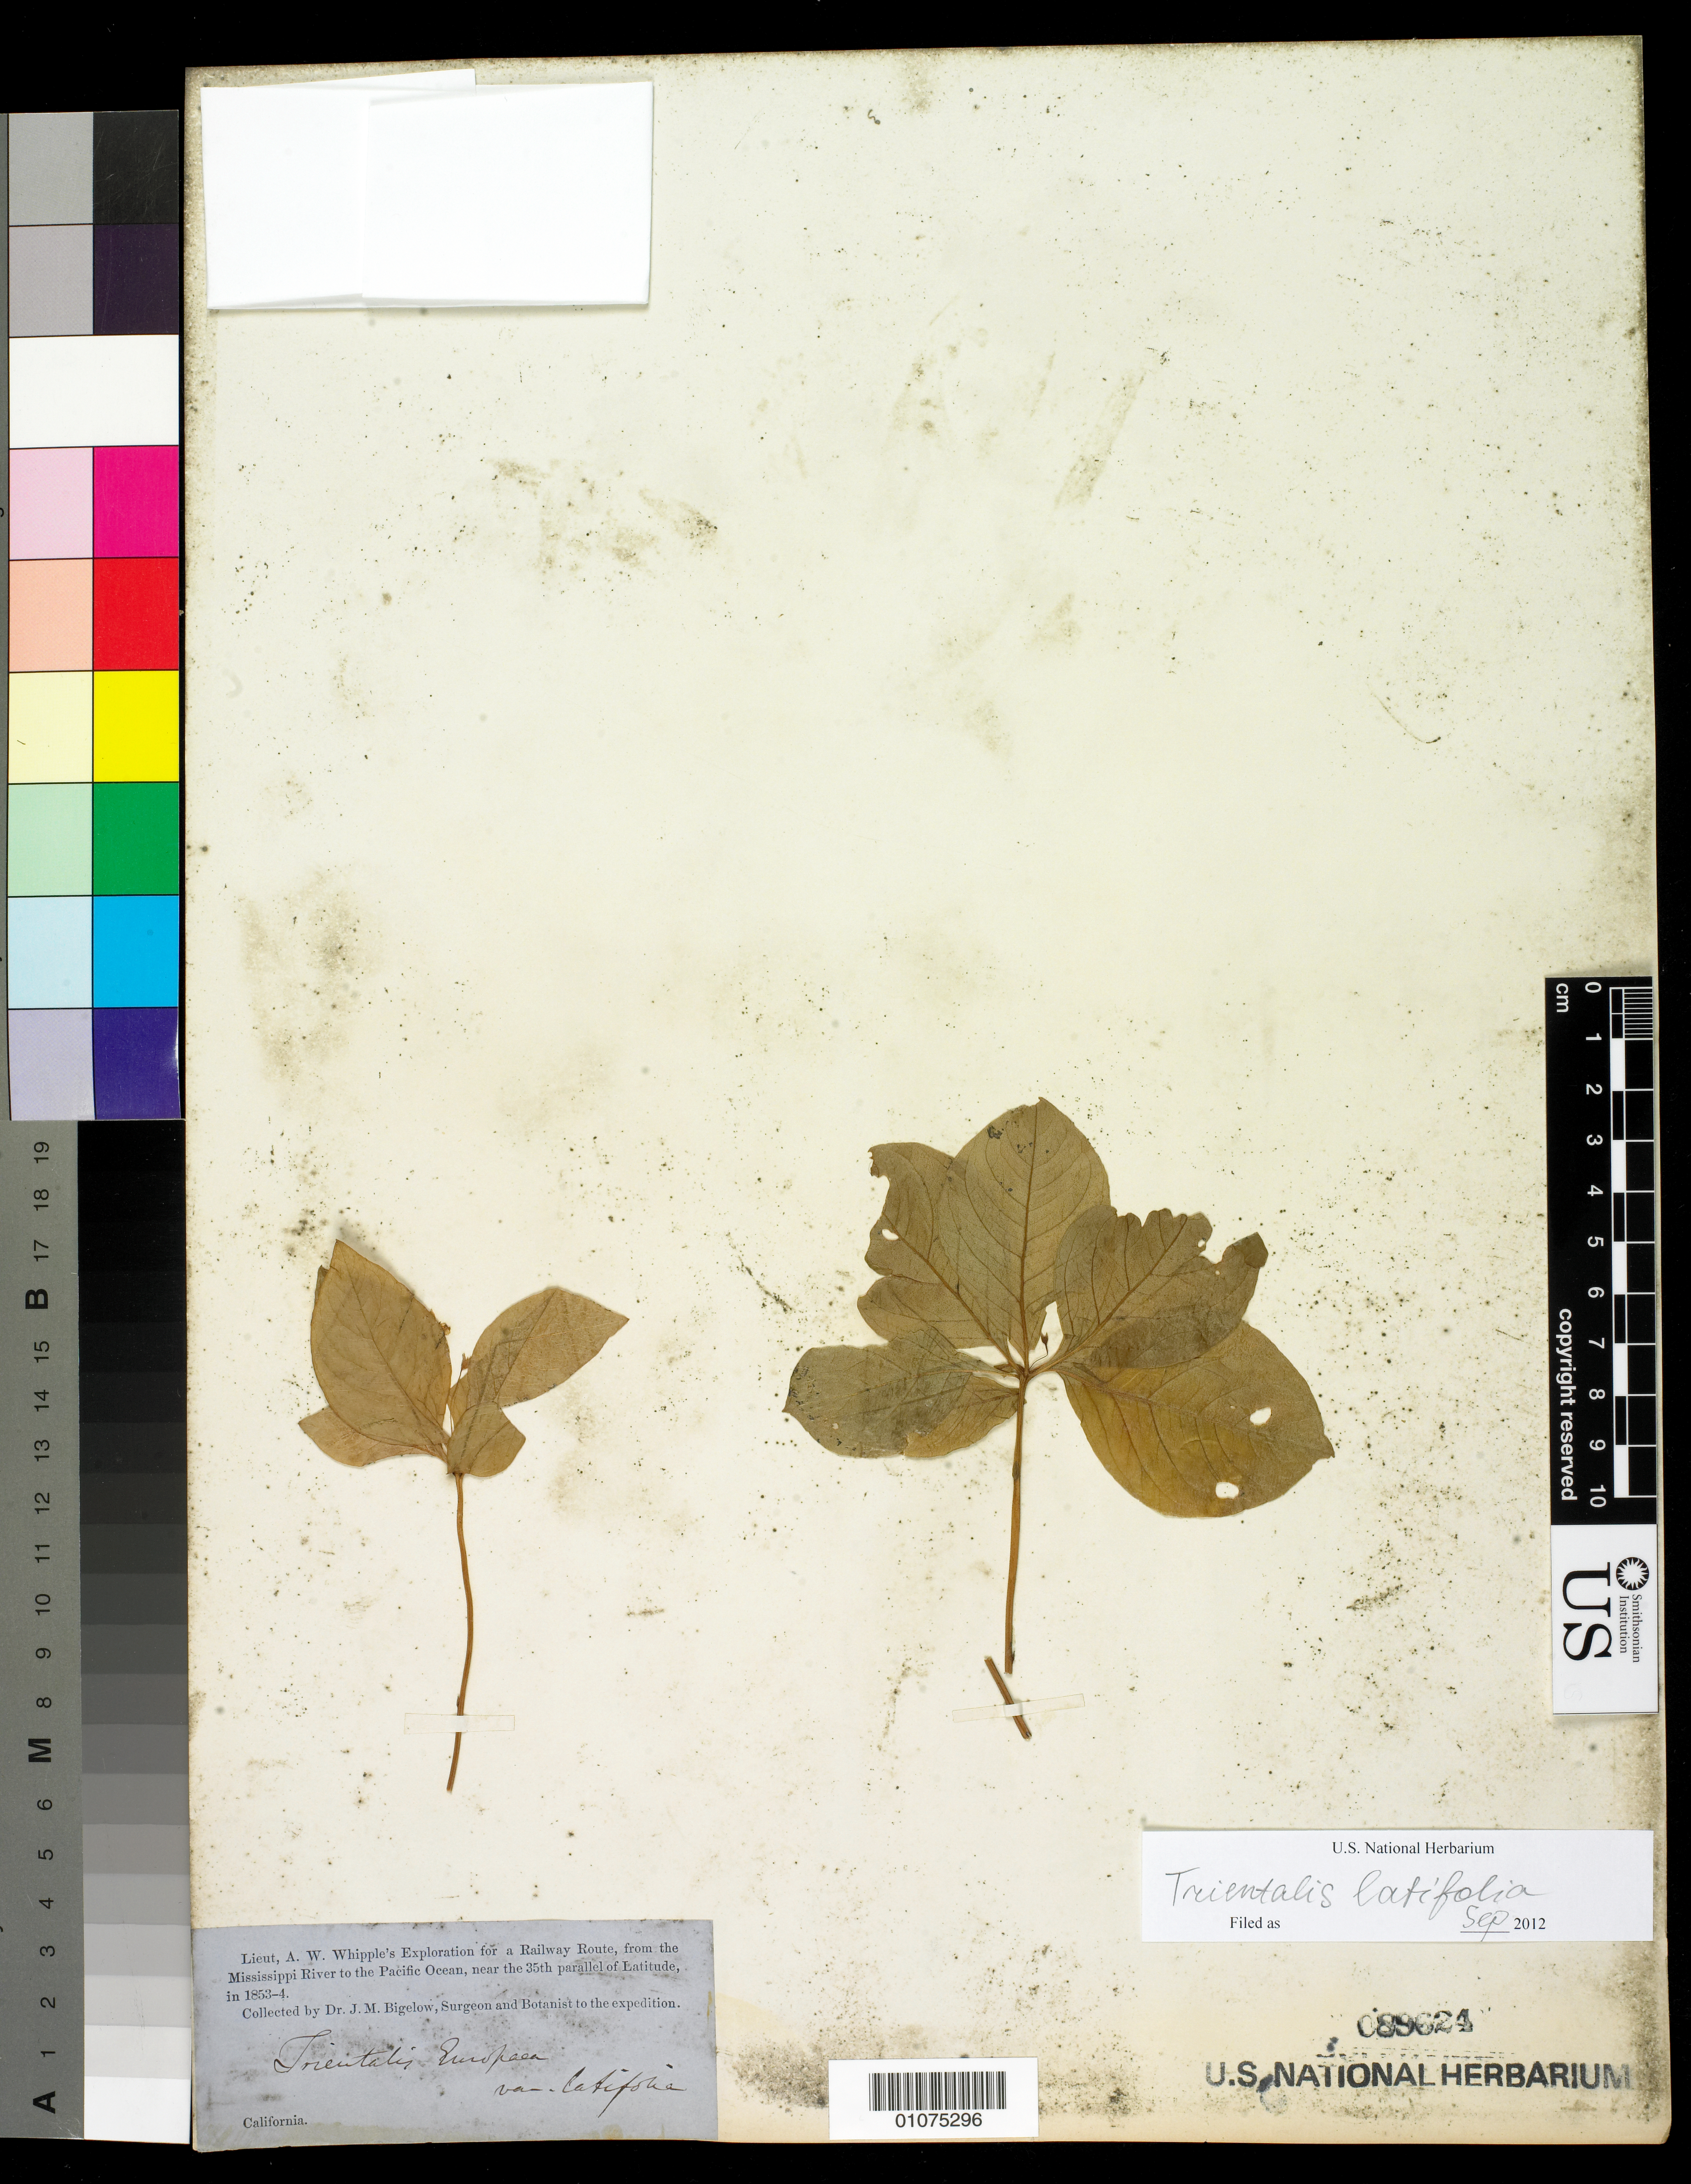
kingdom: Plantae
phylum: Tracheophyta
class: Magnoliopsida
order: Ericales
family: Primulaceae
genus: Trientalis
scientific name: Trientalis latifolia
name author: Hook.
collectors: J. M. Bigelow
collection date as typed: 1853 to -- --- 1854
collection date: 1853/1854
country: United States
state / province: California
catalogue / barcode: US 89624